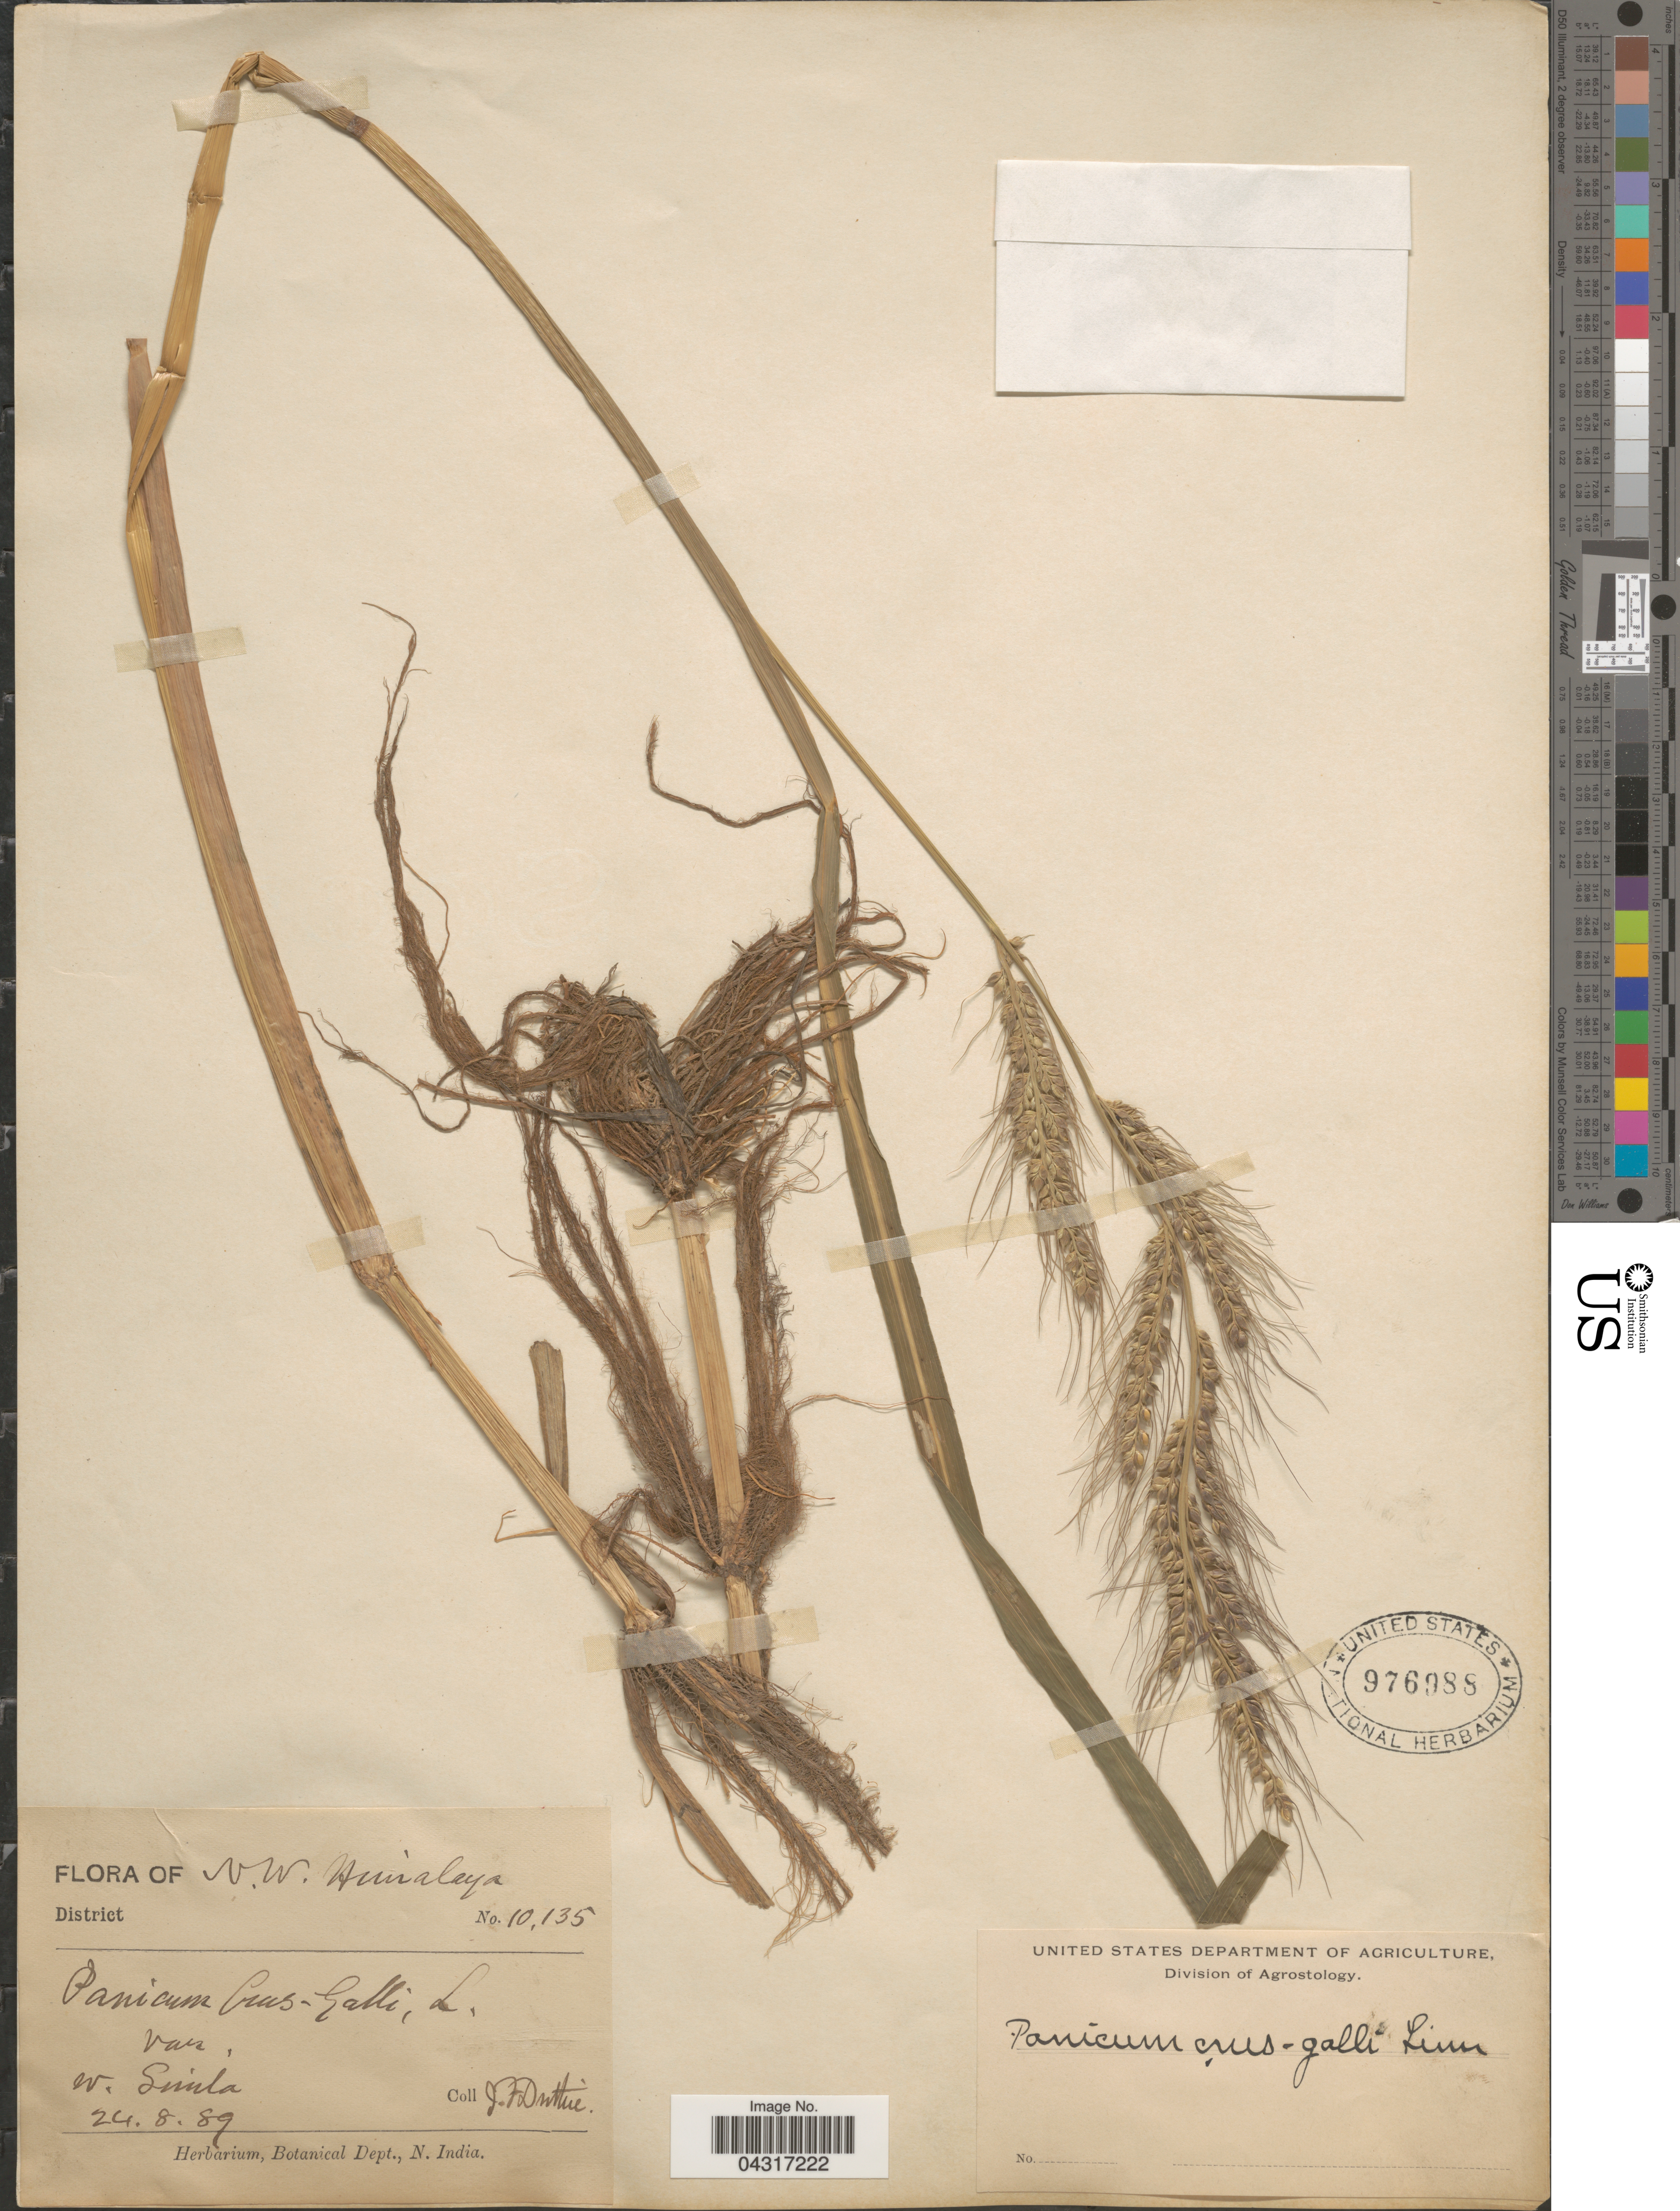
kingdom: Plantae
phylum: Tracheophyta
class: Liliopsida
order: Poales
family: Poaceae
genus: Echinochloa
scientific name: Echinochloa crus-galli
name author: (L.) P. Beauv.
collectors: J. F. Duthie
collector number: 10135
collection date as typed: Transcribed d/m/y: 24/8/89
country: India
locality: N.W. Himalaya. W. Simla.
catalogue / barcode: US 976988